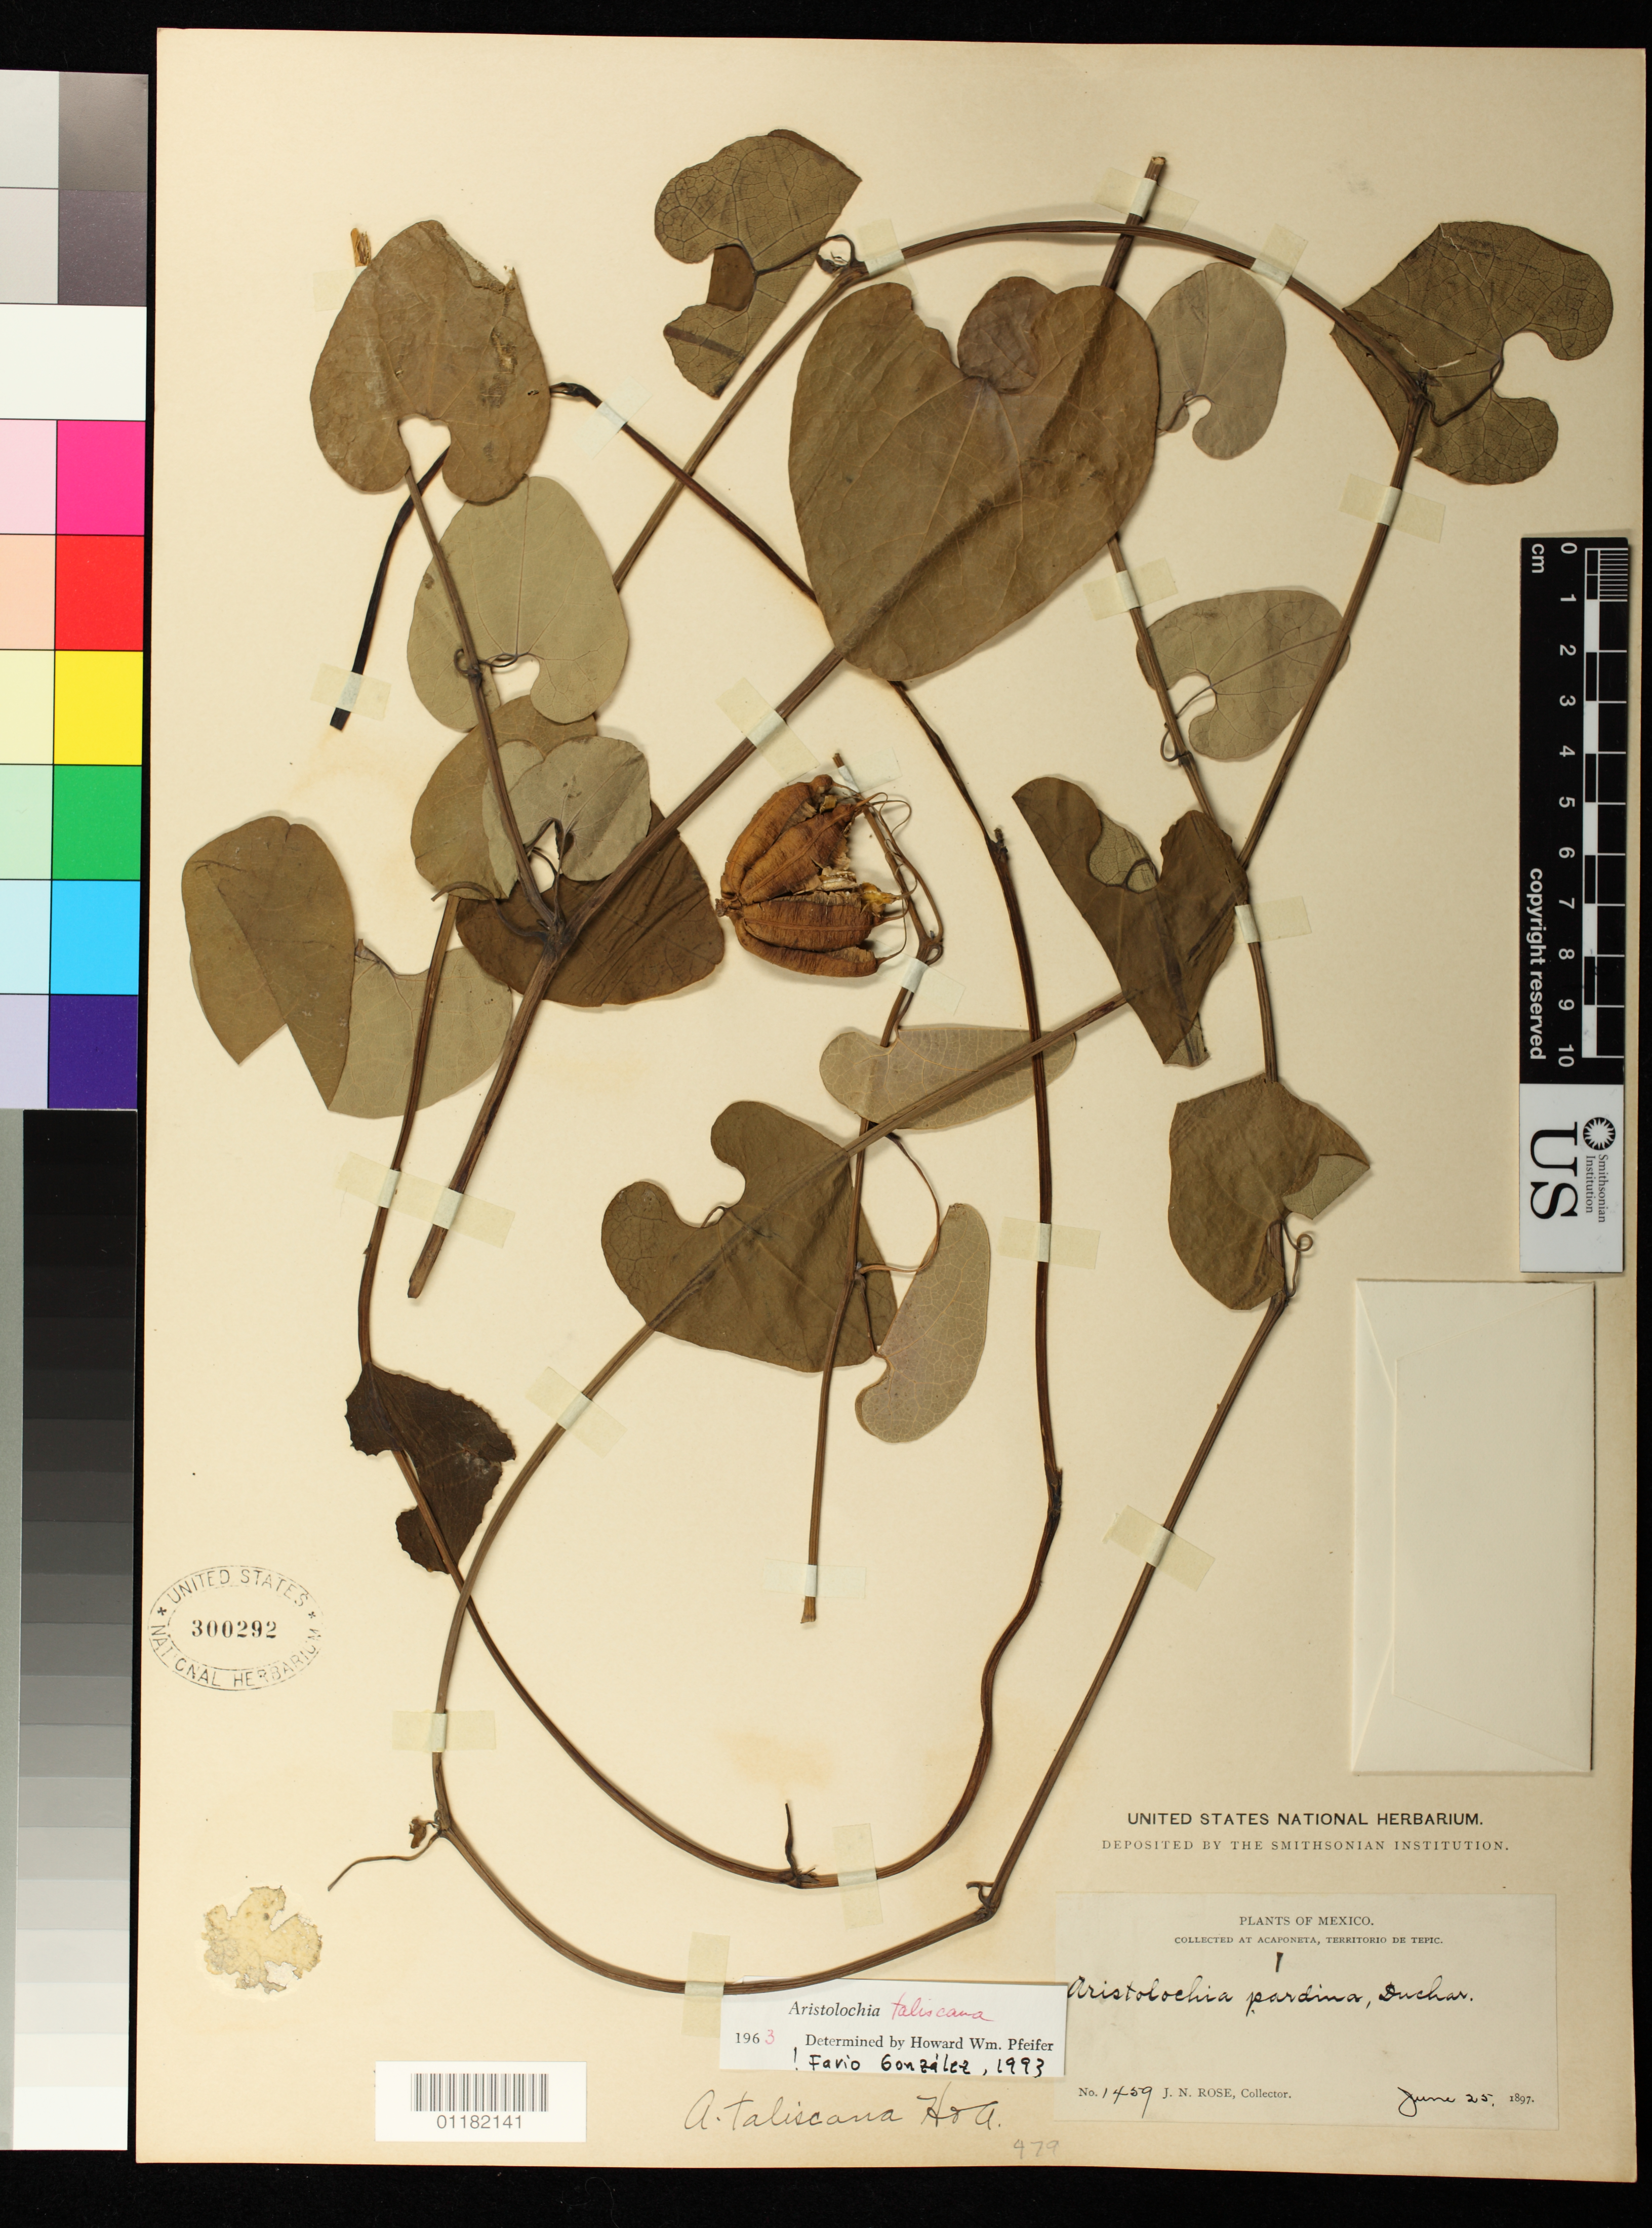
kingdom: Plantae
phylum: Tracheophyta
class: Magnoliopsida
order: Piperales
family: Aristolochiaceae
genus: Aristolochia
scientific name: Aristolochia taliscana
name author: Hook. & Arn.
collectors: J. N. Rose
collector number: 1459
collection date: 1897-06-25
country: Mexico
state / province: Nayarit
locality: Acaponeta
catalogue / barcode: US 300292